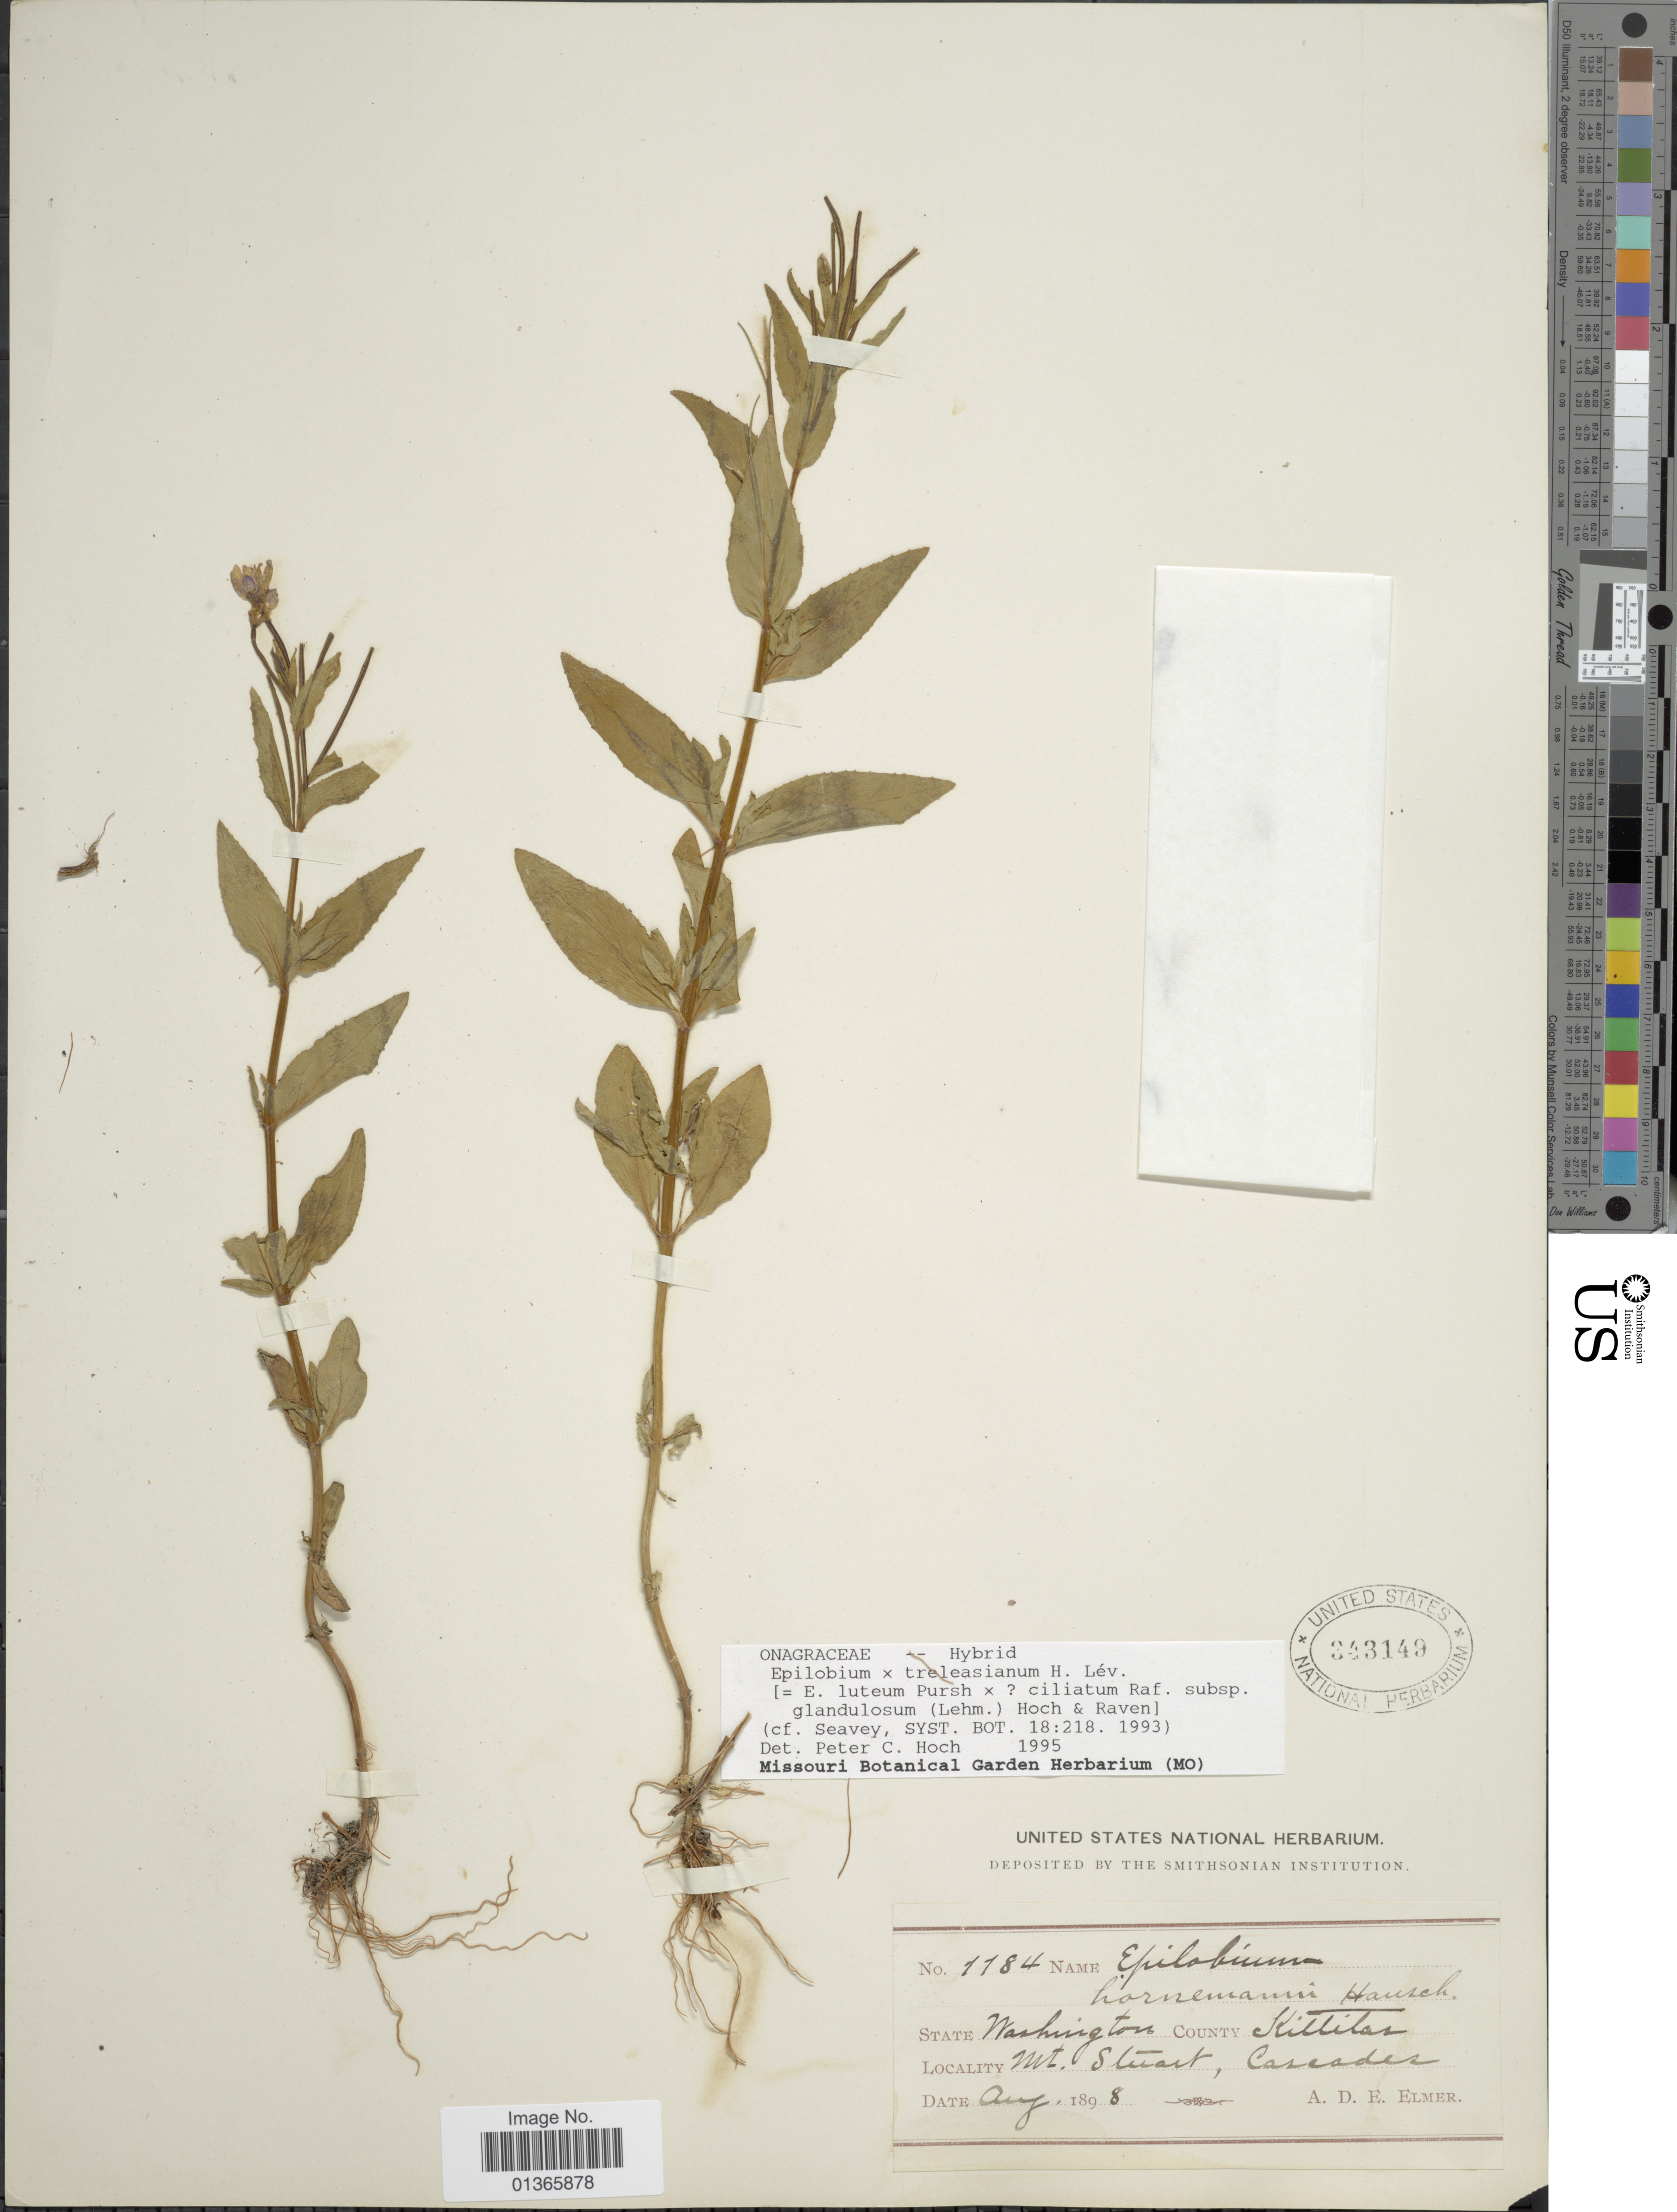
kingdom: Plantae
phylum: Tracheophyta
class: Magnoliopsida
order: Myrtales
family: Onagraceae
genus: Epilobium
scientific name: Epilobium x treleasianum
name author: H. Lév.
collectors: A. D. E. Elmer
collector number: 1184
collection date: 1898-08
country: United States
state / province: Washington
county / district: Kittitas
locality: County Kittitas. Mt. Stuart, Cascades.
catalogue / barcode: US 343149